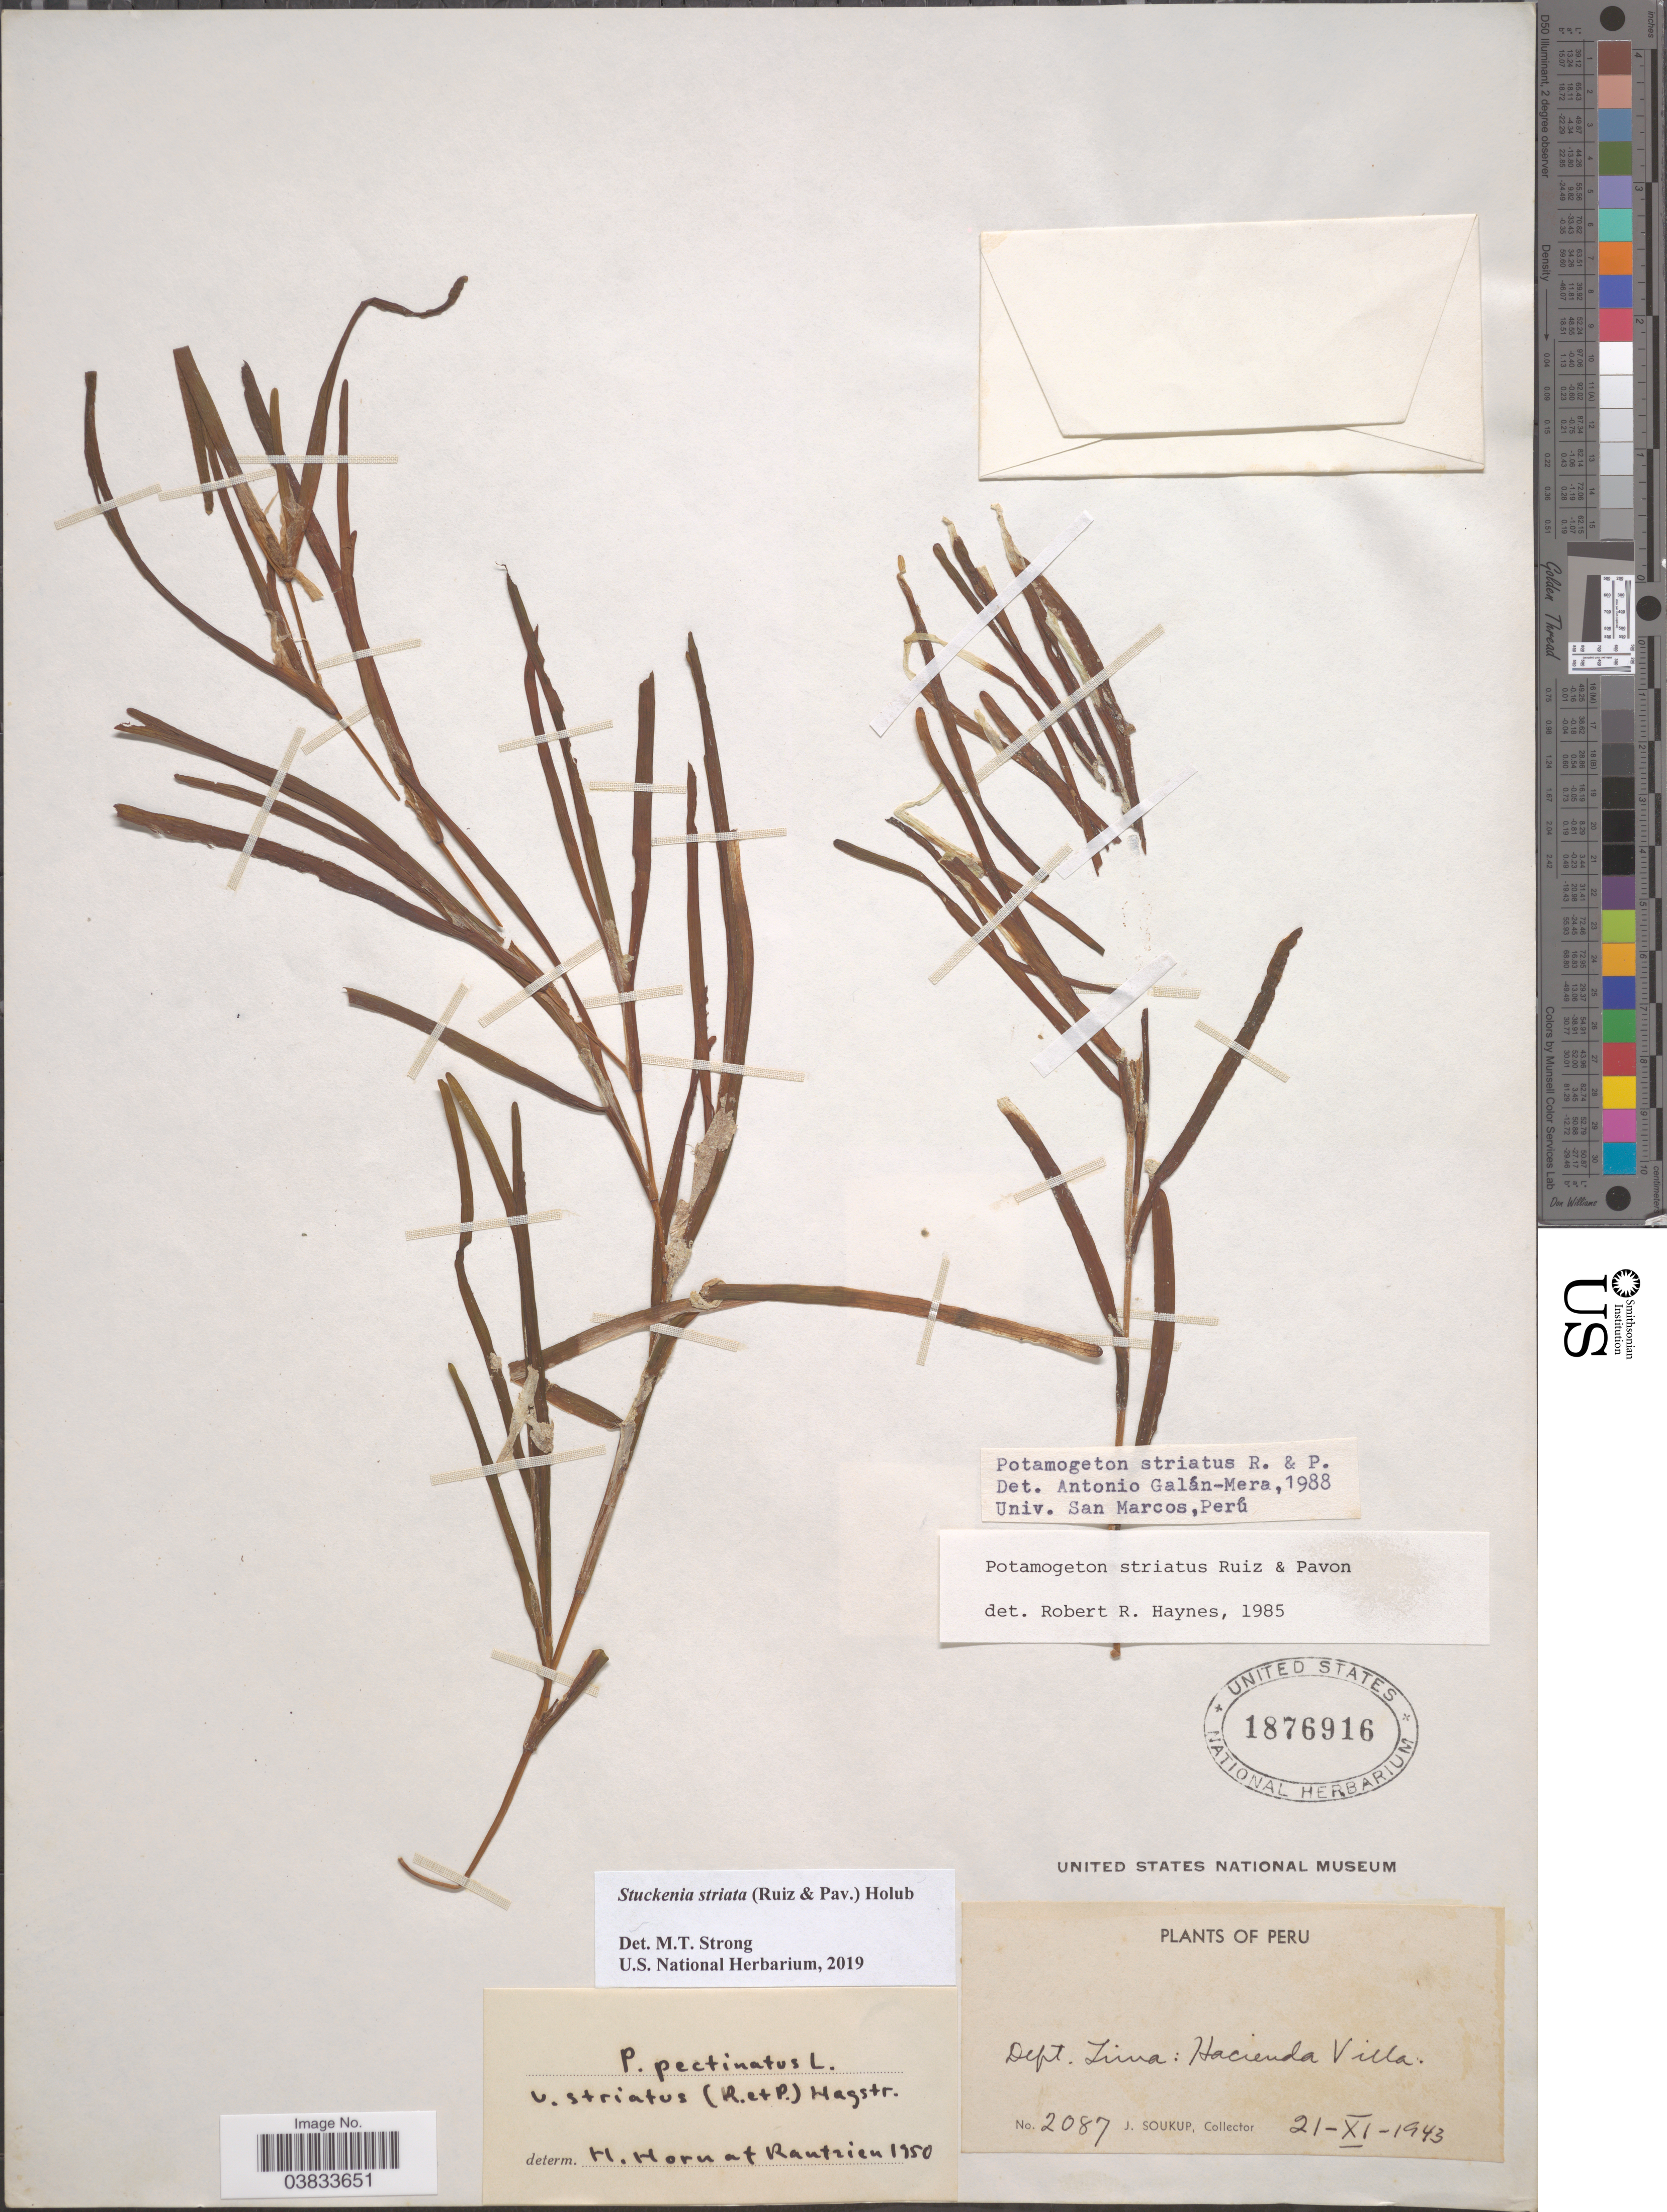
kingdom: Plantae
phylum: Tracheophyta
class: Liliopsida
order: Alismatales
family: Potamogetonaceae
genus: Stuckenia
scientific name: Stuckenia striata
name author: (Ruiz & Pav.) Holub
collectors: J. Soukup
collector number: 2087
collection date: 1943-11-21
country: Peru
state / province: Lima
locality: Dept. Lima: Hacienda Villa.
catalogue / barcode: US 1876916